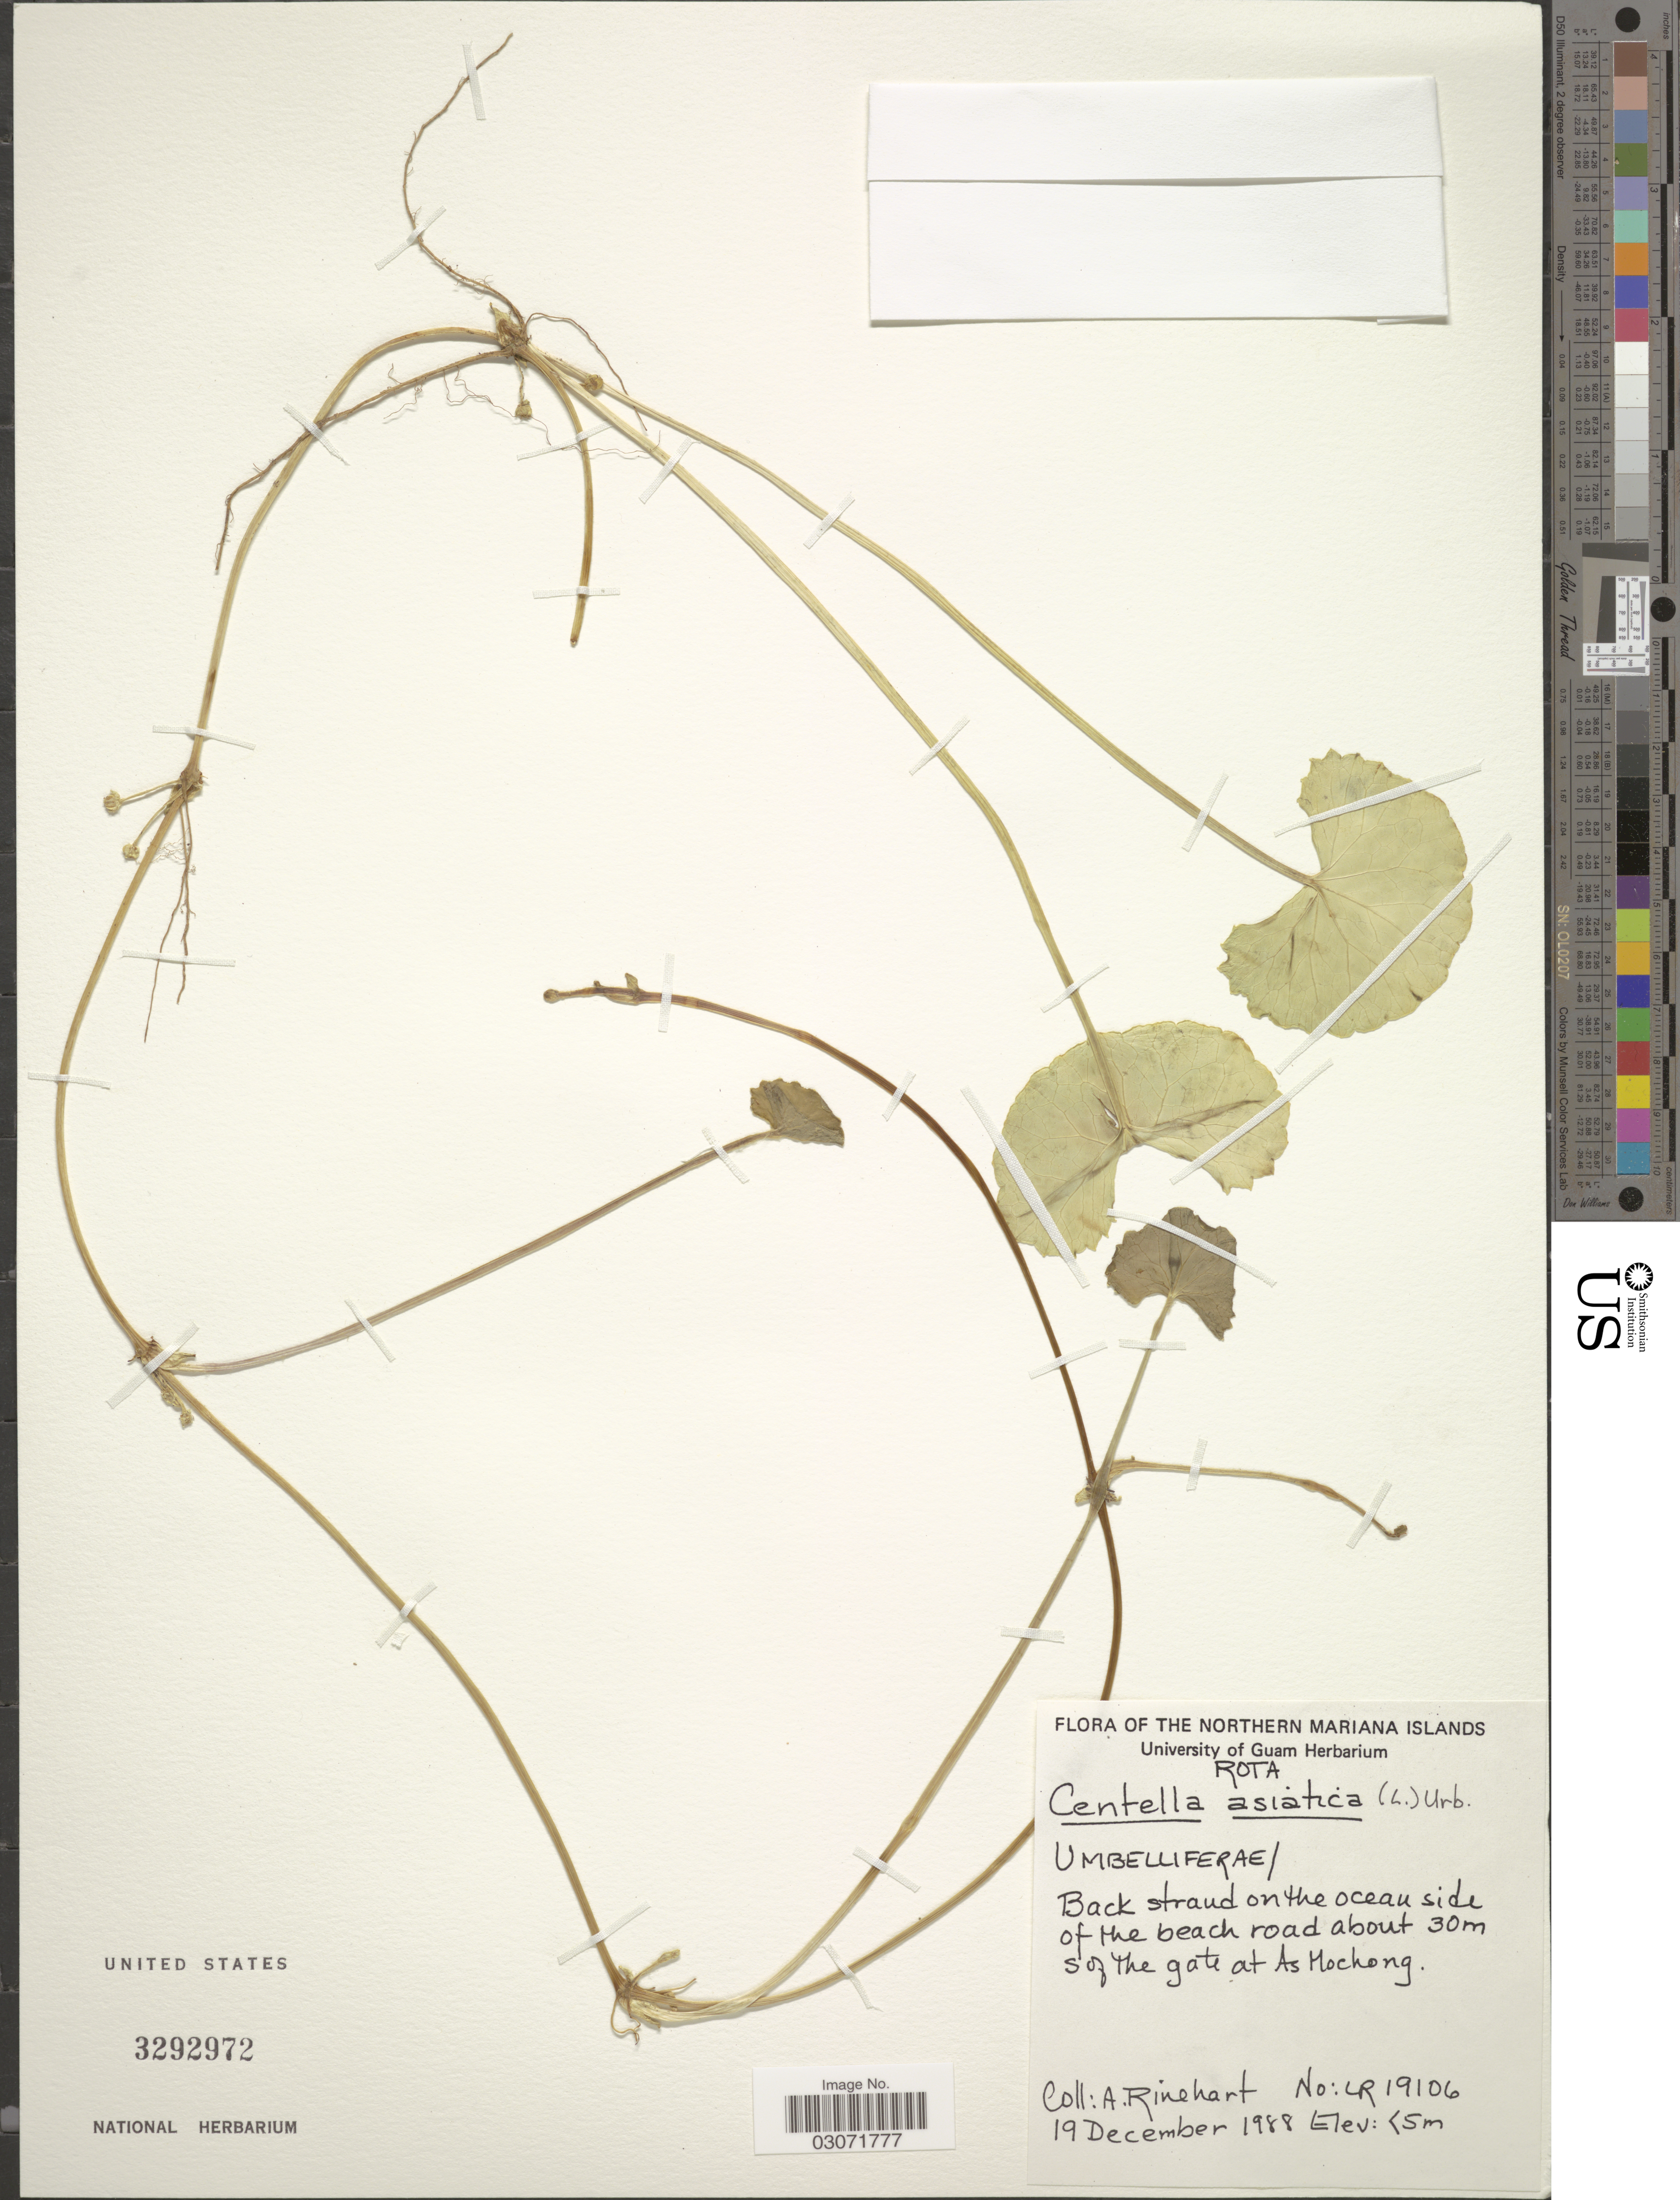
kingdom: Plantae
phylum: Tracheophyta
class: Magnoliopsida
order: Apiales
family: Apiaceae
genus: Centella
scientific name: Centella asiatica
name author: (L.) Urb.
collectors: A. Rinehart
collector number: LR19106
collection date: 1988-12-19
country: Northern Mariana Islands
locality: Rota. Back straud on the ocean side of the beach road about 30 m S of the gate at As Mochong.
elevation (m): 5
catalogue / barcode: US 3292972